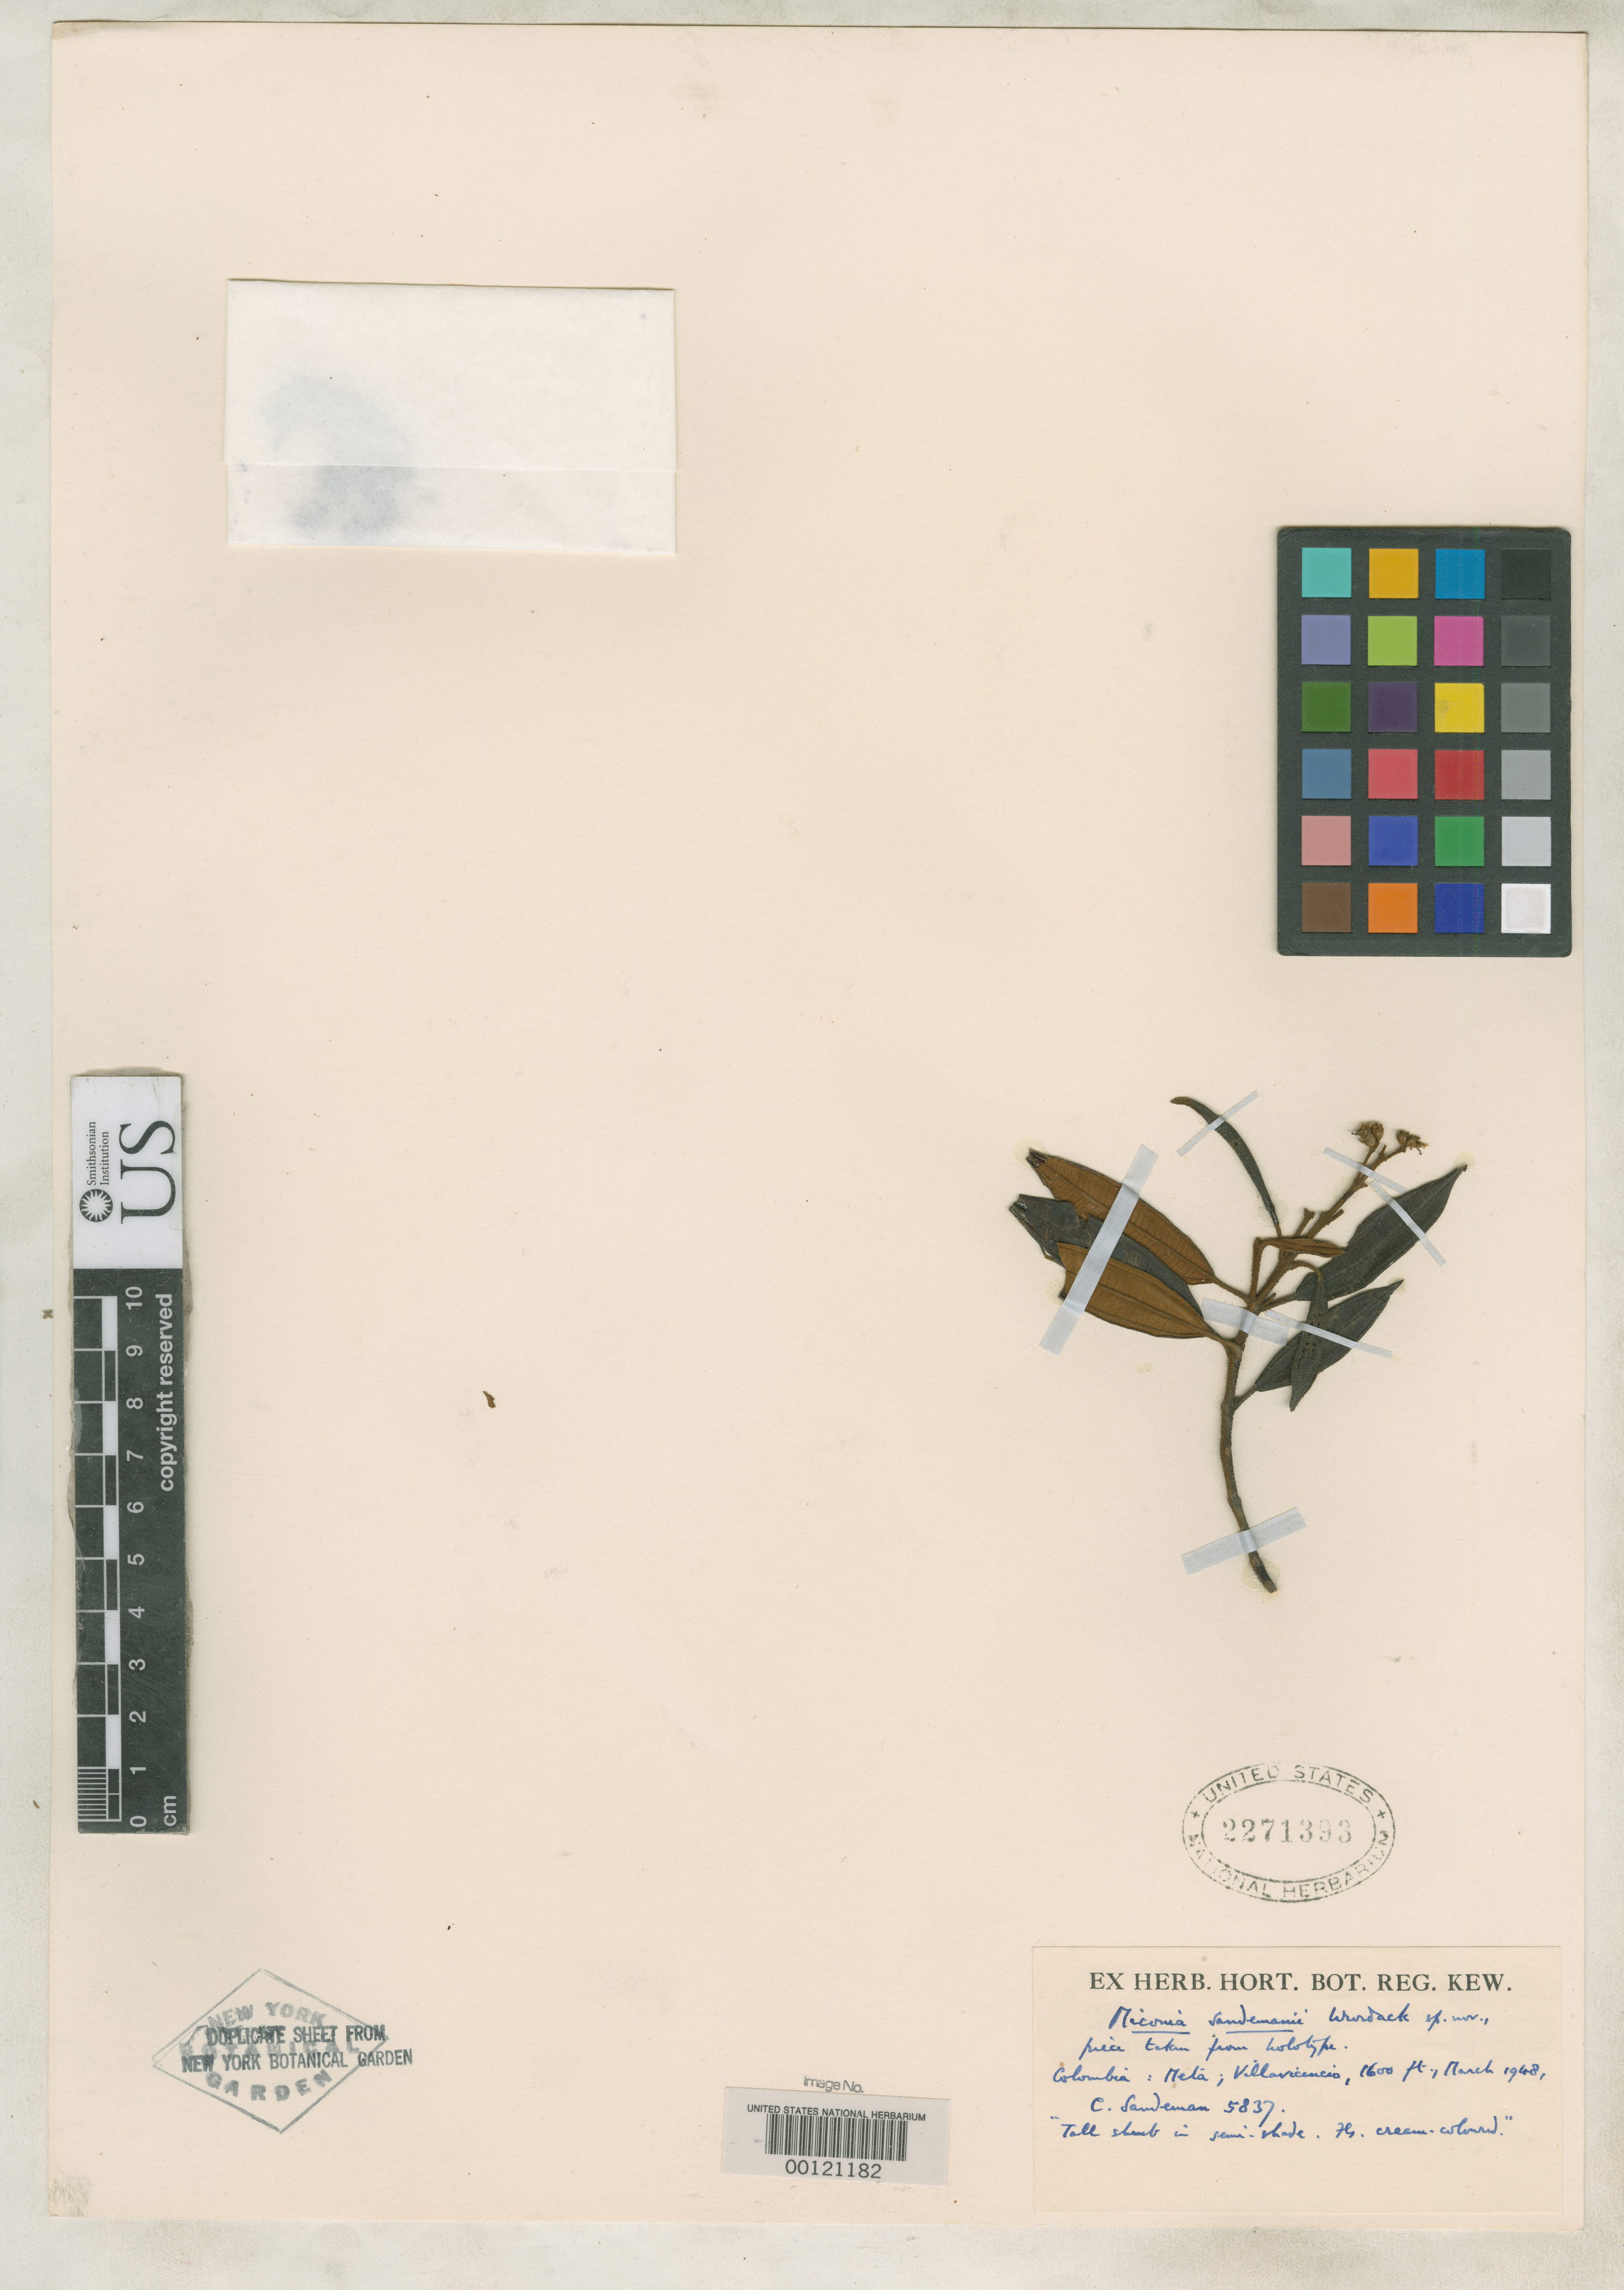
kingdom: Plantae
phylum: Tracheophyta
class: Magnoliopsida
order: Myrtales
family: Melastomataceae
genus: Miconia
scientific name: Miconia sandemanii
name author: Wurdack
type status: Type Fragment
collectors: C. Sandeman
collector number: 5837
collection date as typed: Mar 1948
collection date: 1948-03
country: Colombia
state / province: Meta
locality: Villa Vicencia.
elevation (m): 488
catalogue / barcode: US 2271393